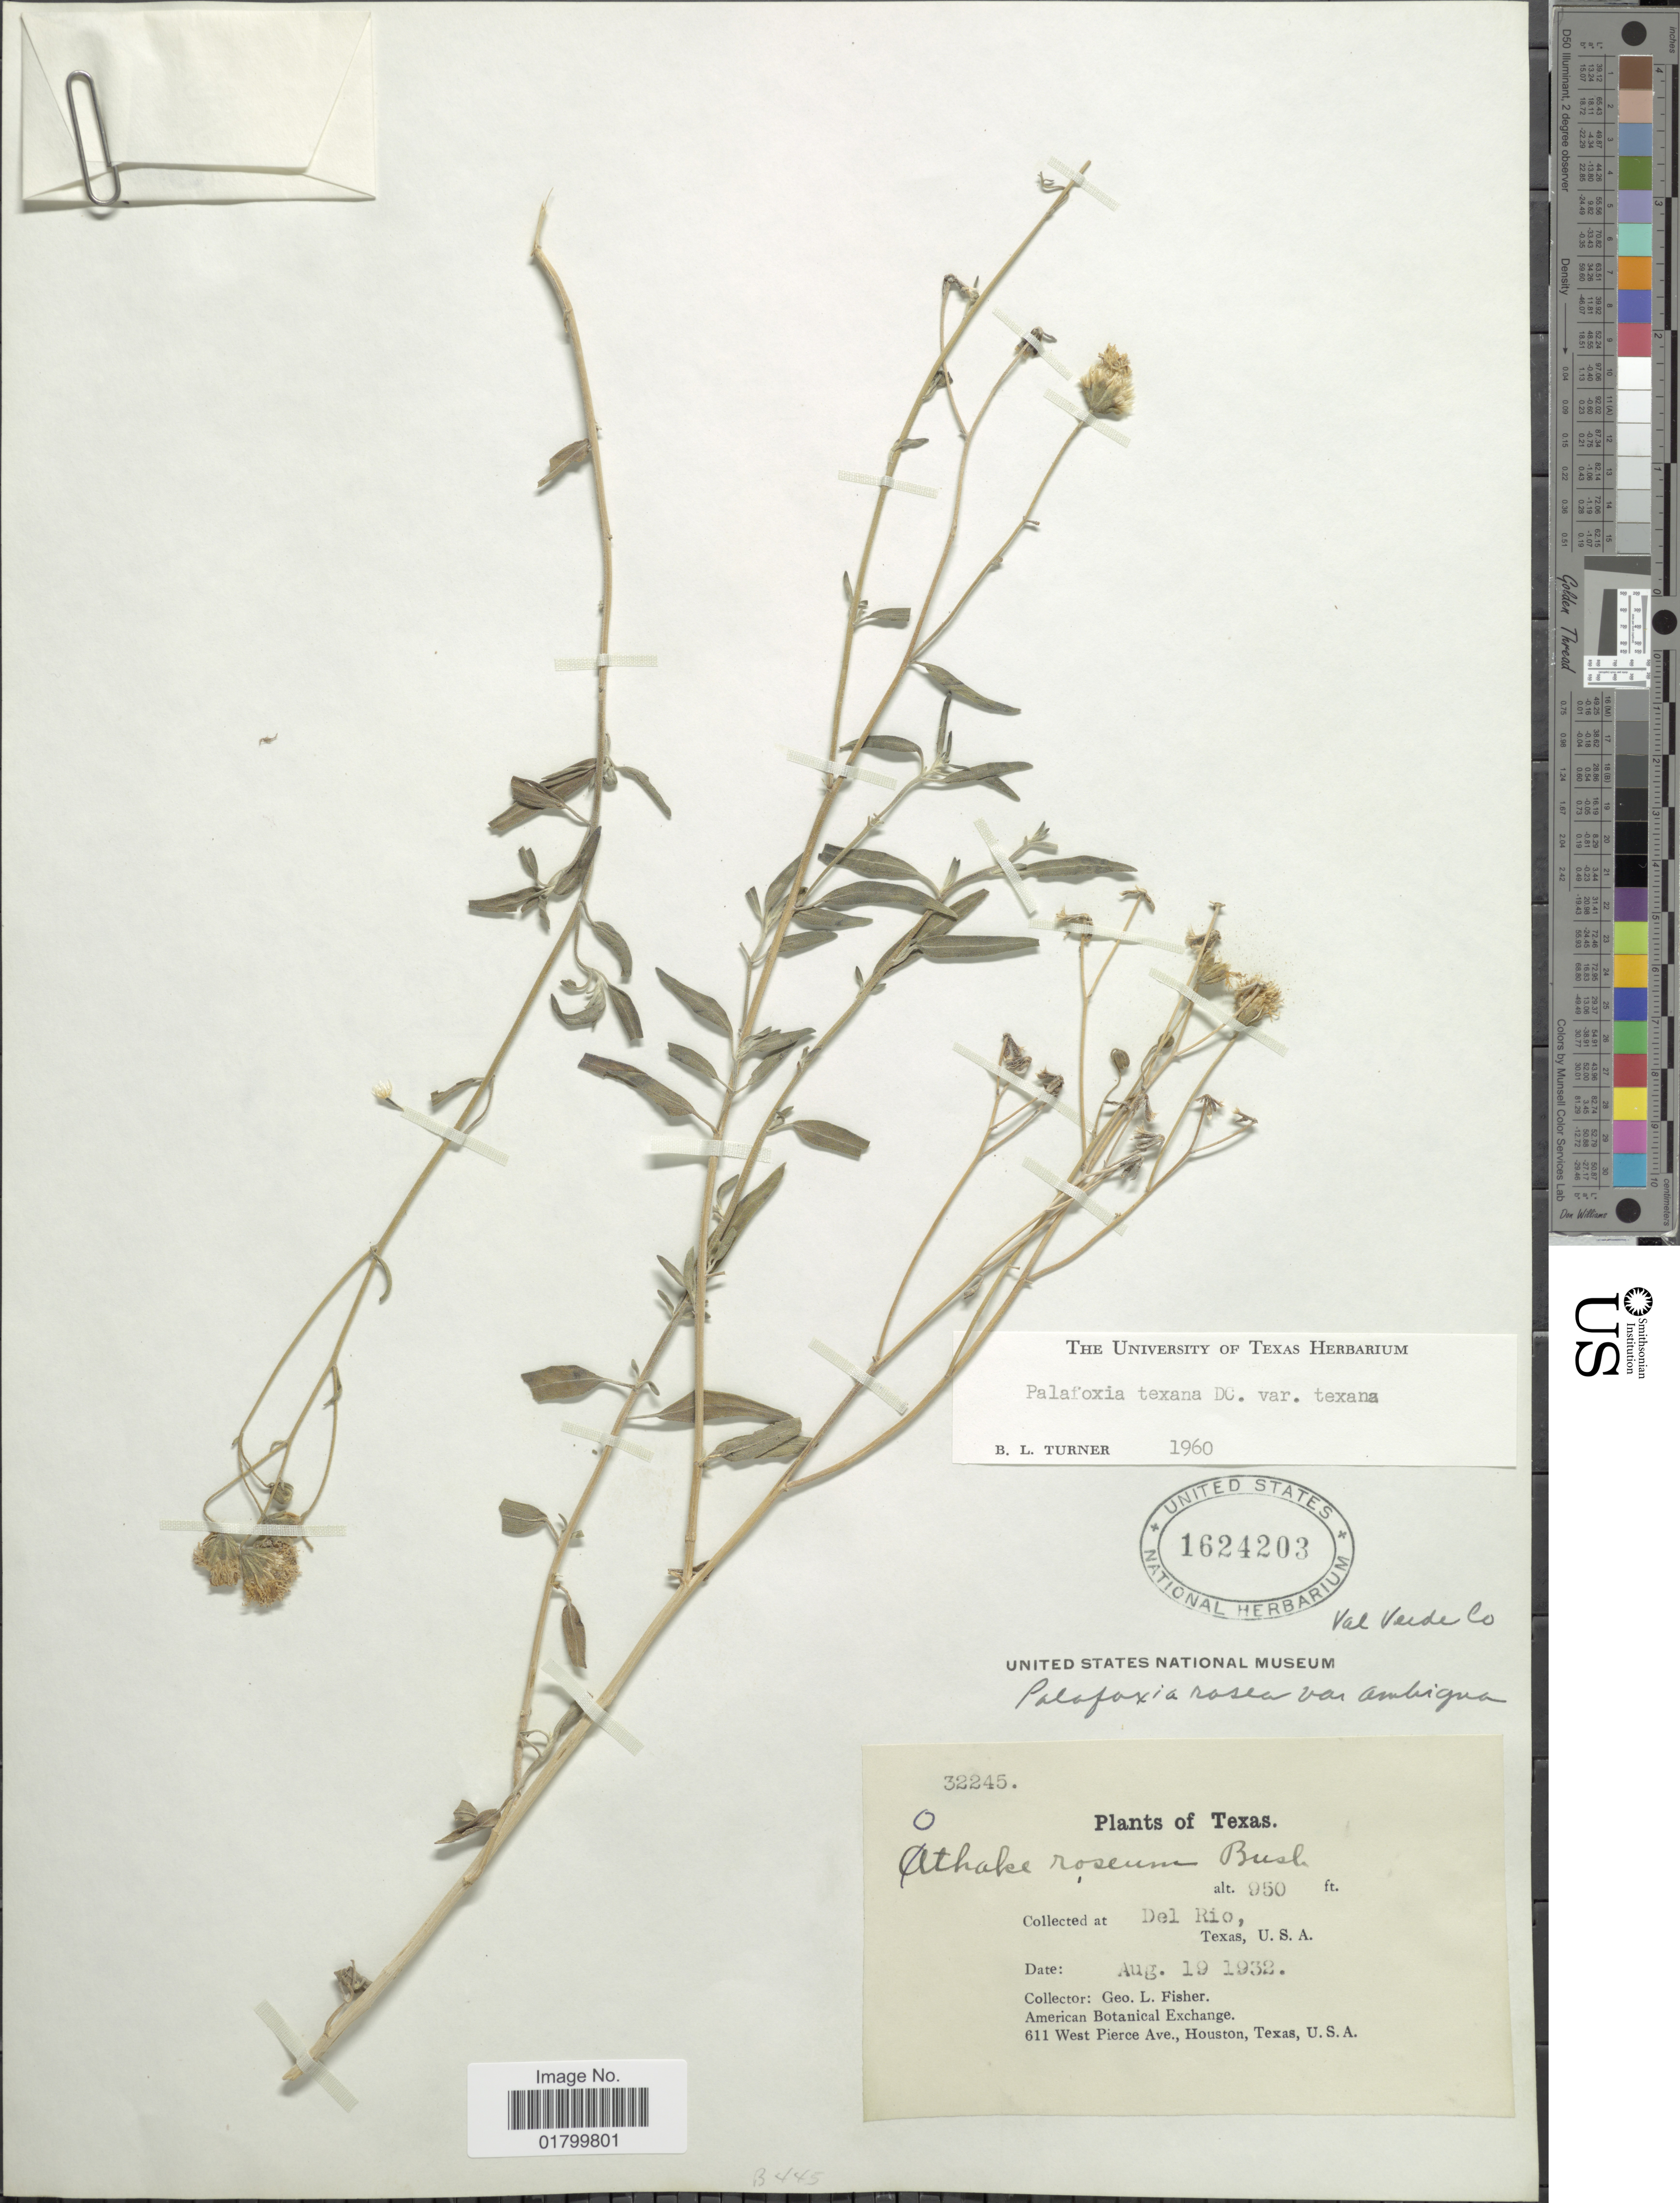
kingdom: Plantae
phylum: Tracheophyta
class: Magnoliopsida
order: Asterales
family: Asteraceae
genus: Palafoxia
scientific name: Palafoxia texana var. texana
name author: DC.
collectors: G. L. Fisher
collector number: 32245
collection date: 1932-08-19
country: United States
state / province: Texas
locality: At Del Rio, Texas, U. S. A. Val Verde Co.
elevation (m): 290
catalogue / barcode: US 1624203